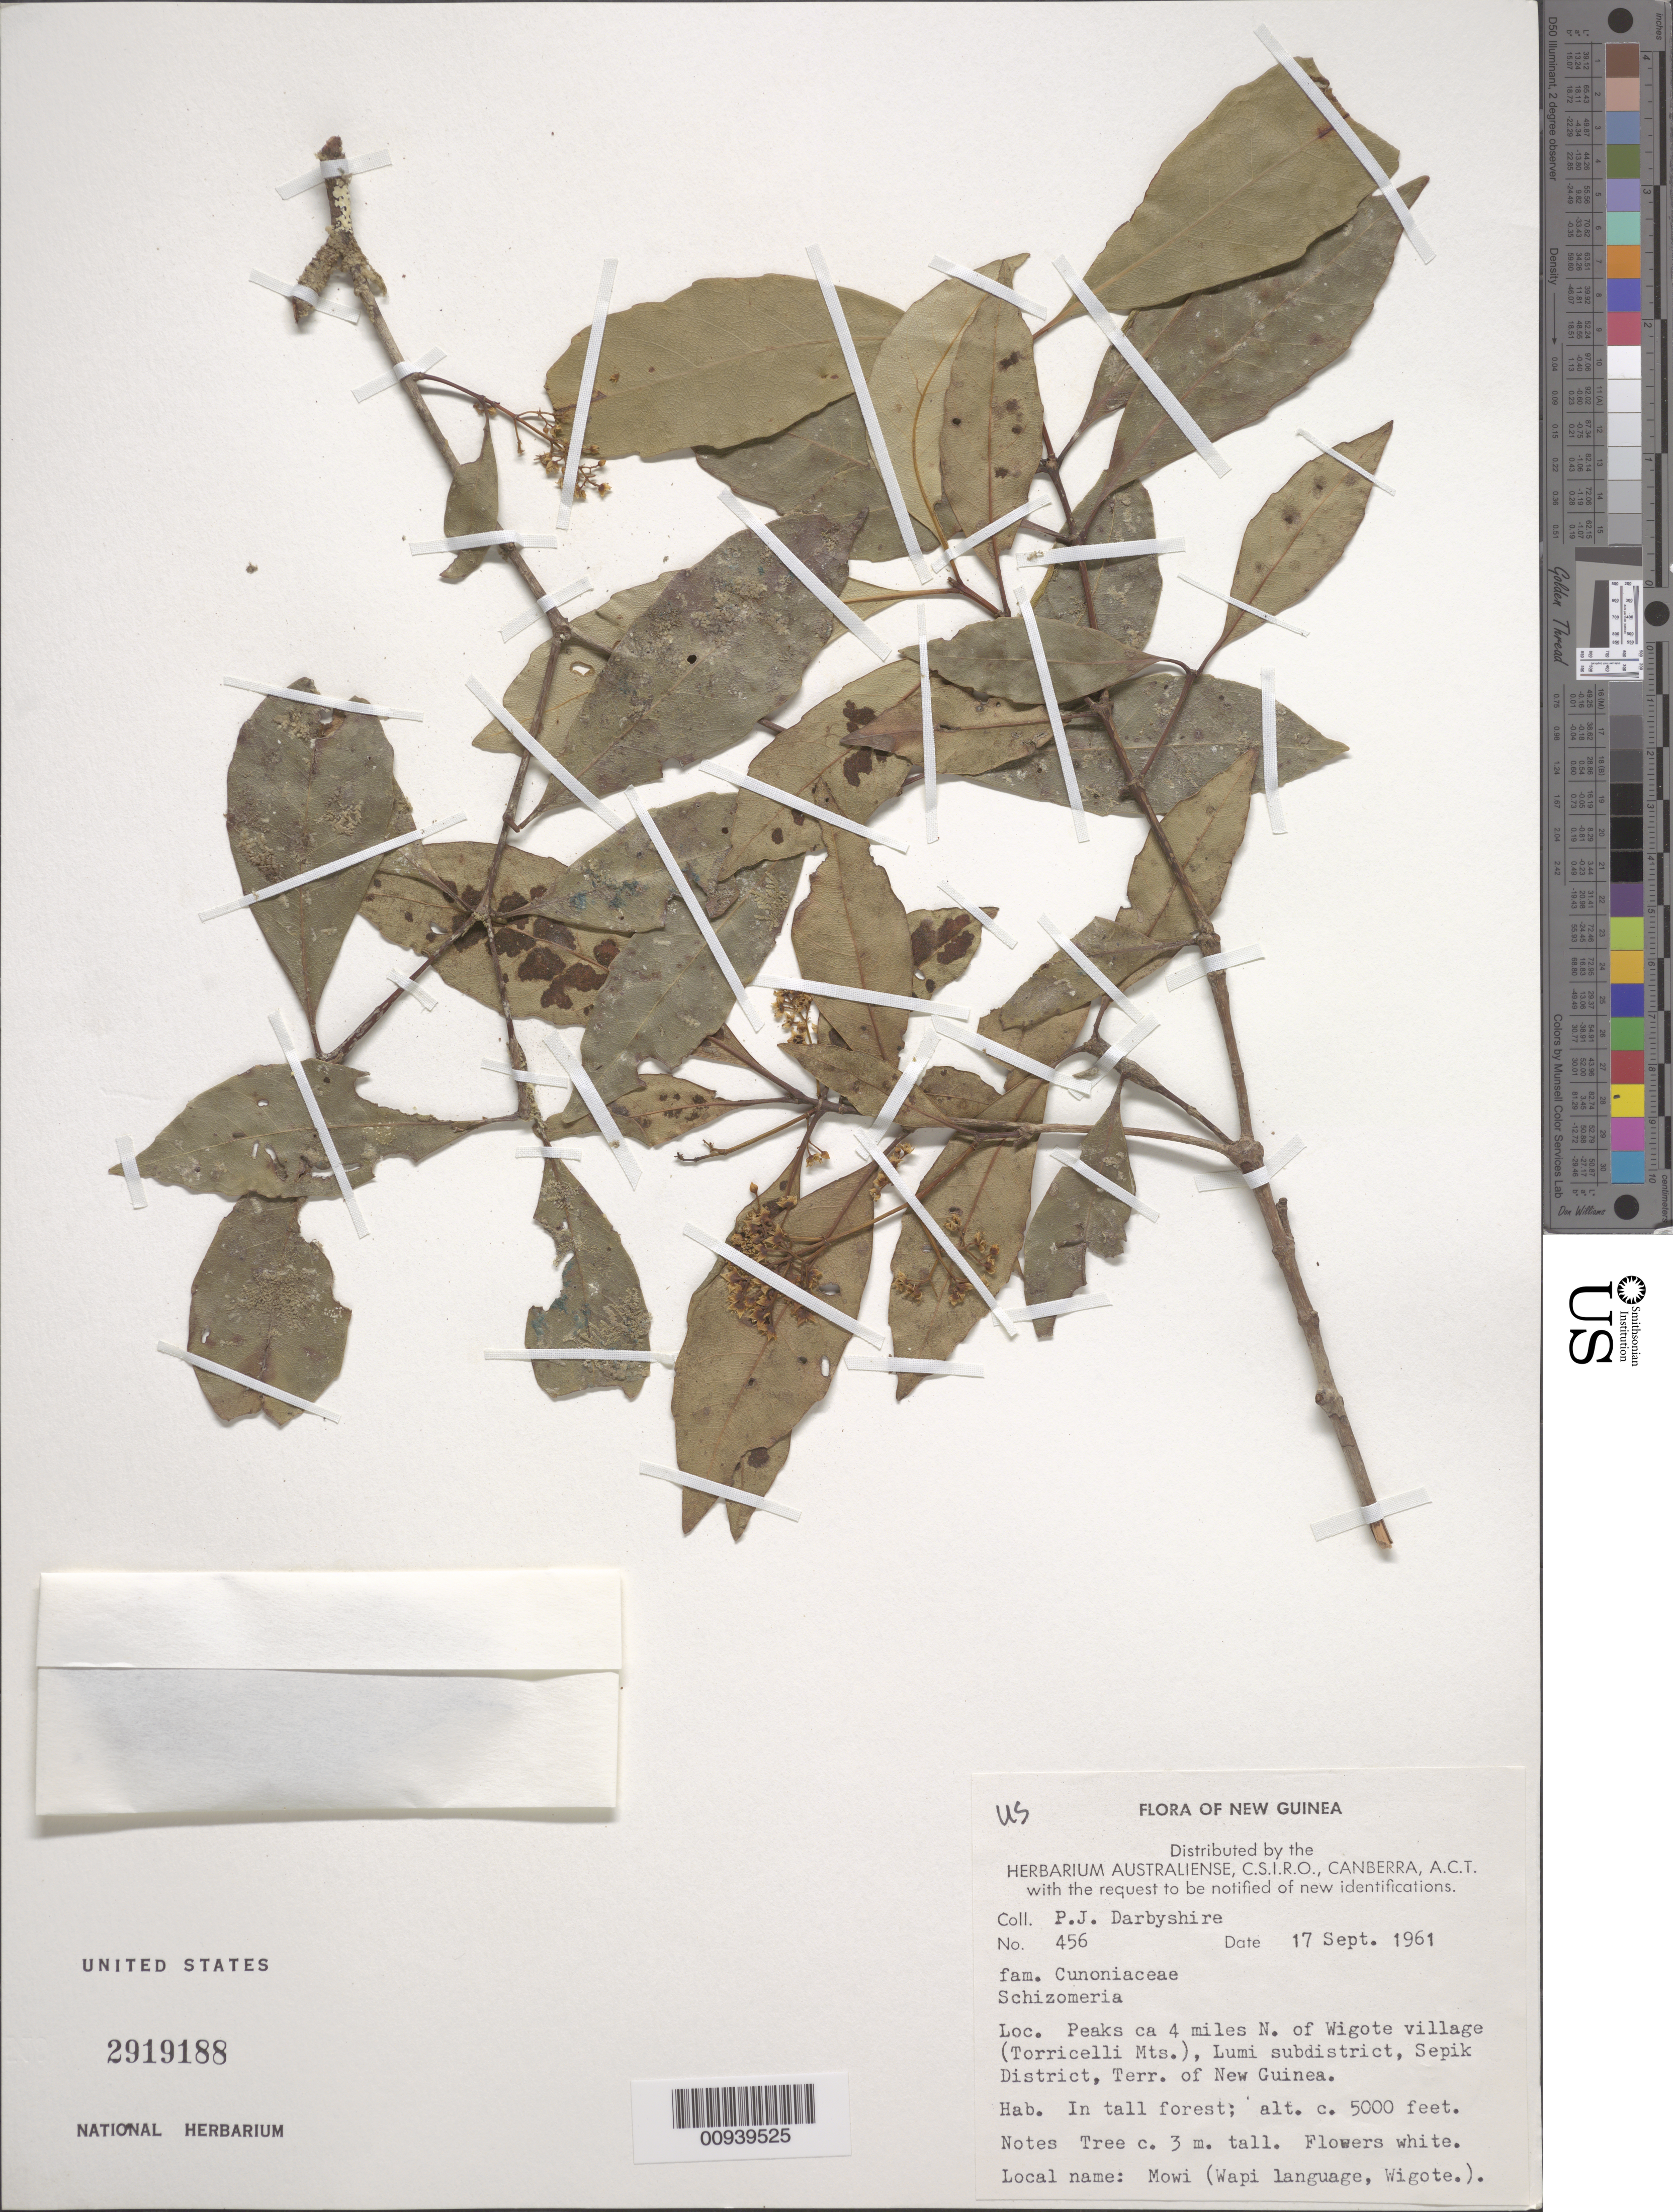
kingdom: Plantae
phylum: Tracheophyta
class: Magnoliopsida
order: Oxalidales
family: Cunoniaceae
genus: Schizomeria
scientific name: Schizomeria sp.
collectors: P. Darbyshire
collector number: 456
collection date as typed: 17 Sep 1961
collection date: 1961-09-17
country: Papua New Guinea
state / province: Sepik District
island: New Guinea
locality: Lumi subdistrict, peaks ca 4 miles N. of Wigote village (Torricelli Mts.)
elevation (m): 1524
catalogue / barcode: US 2919188